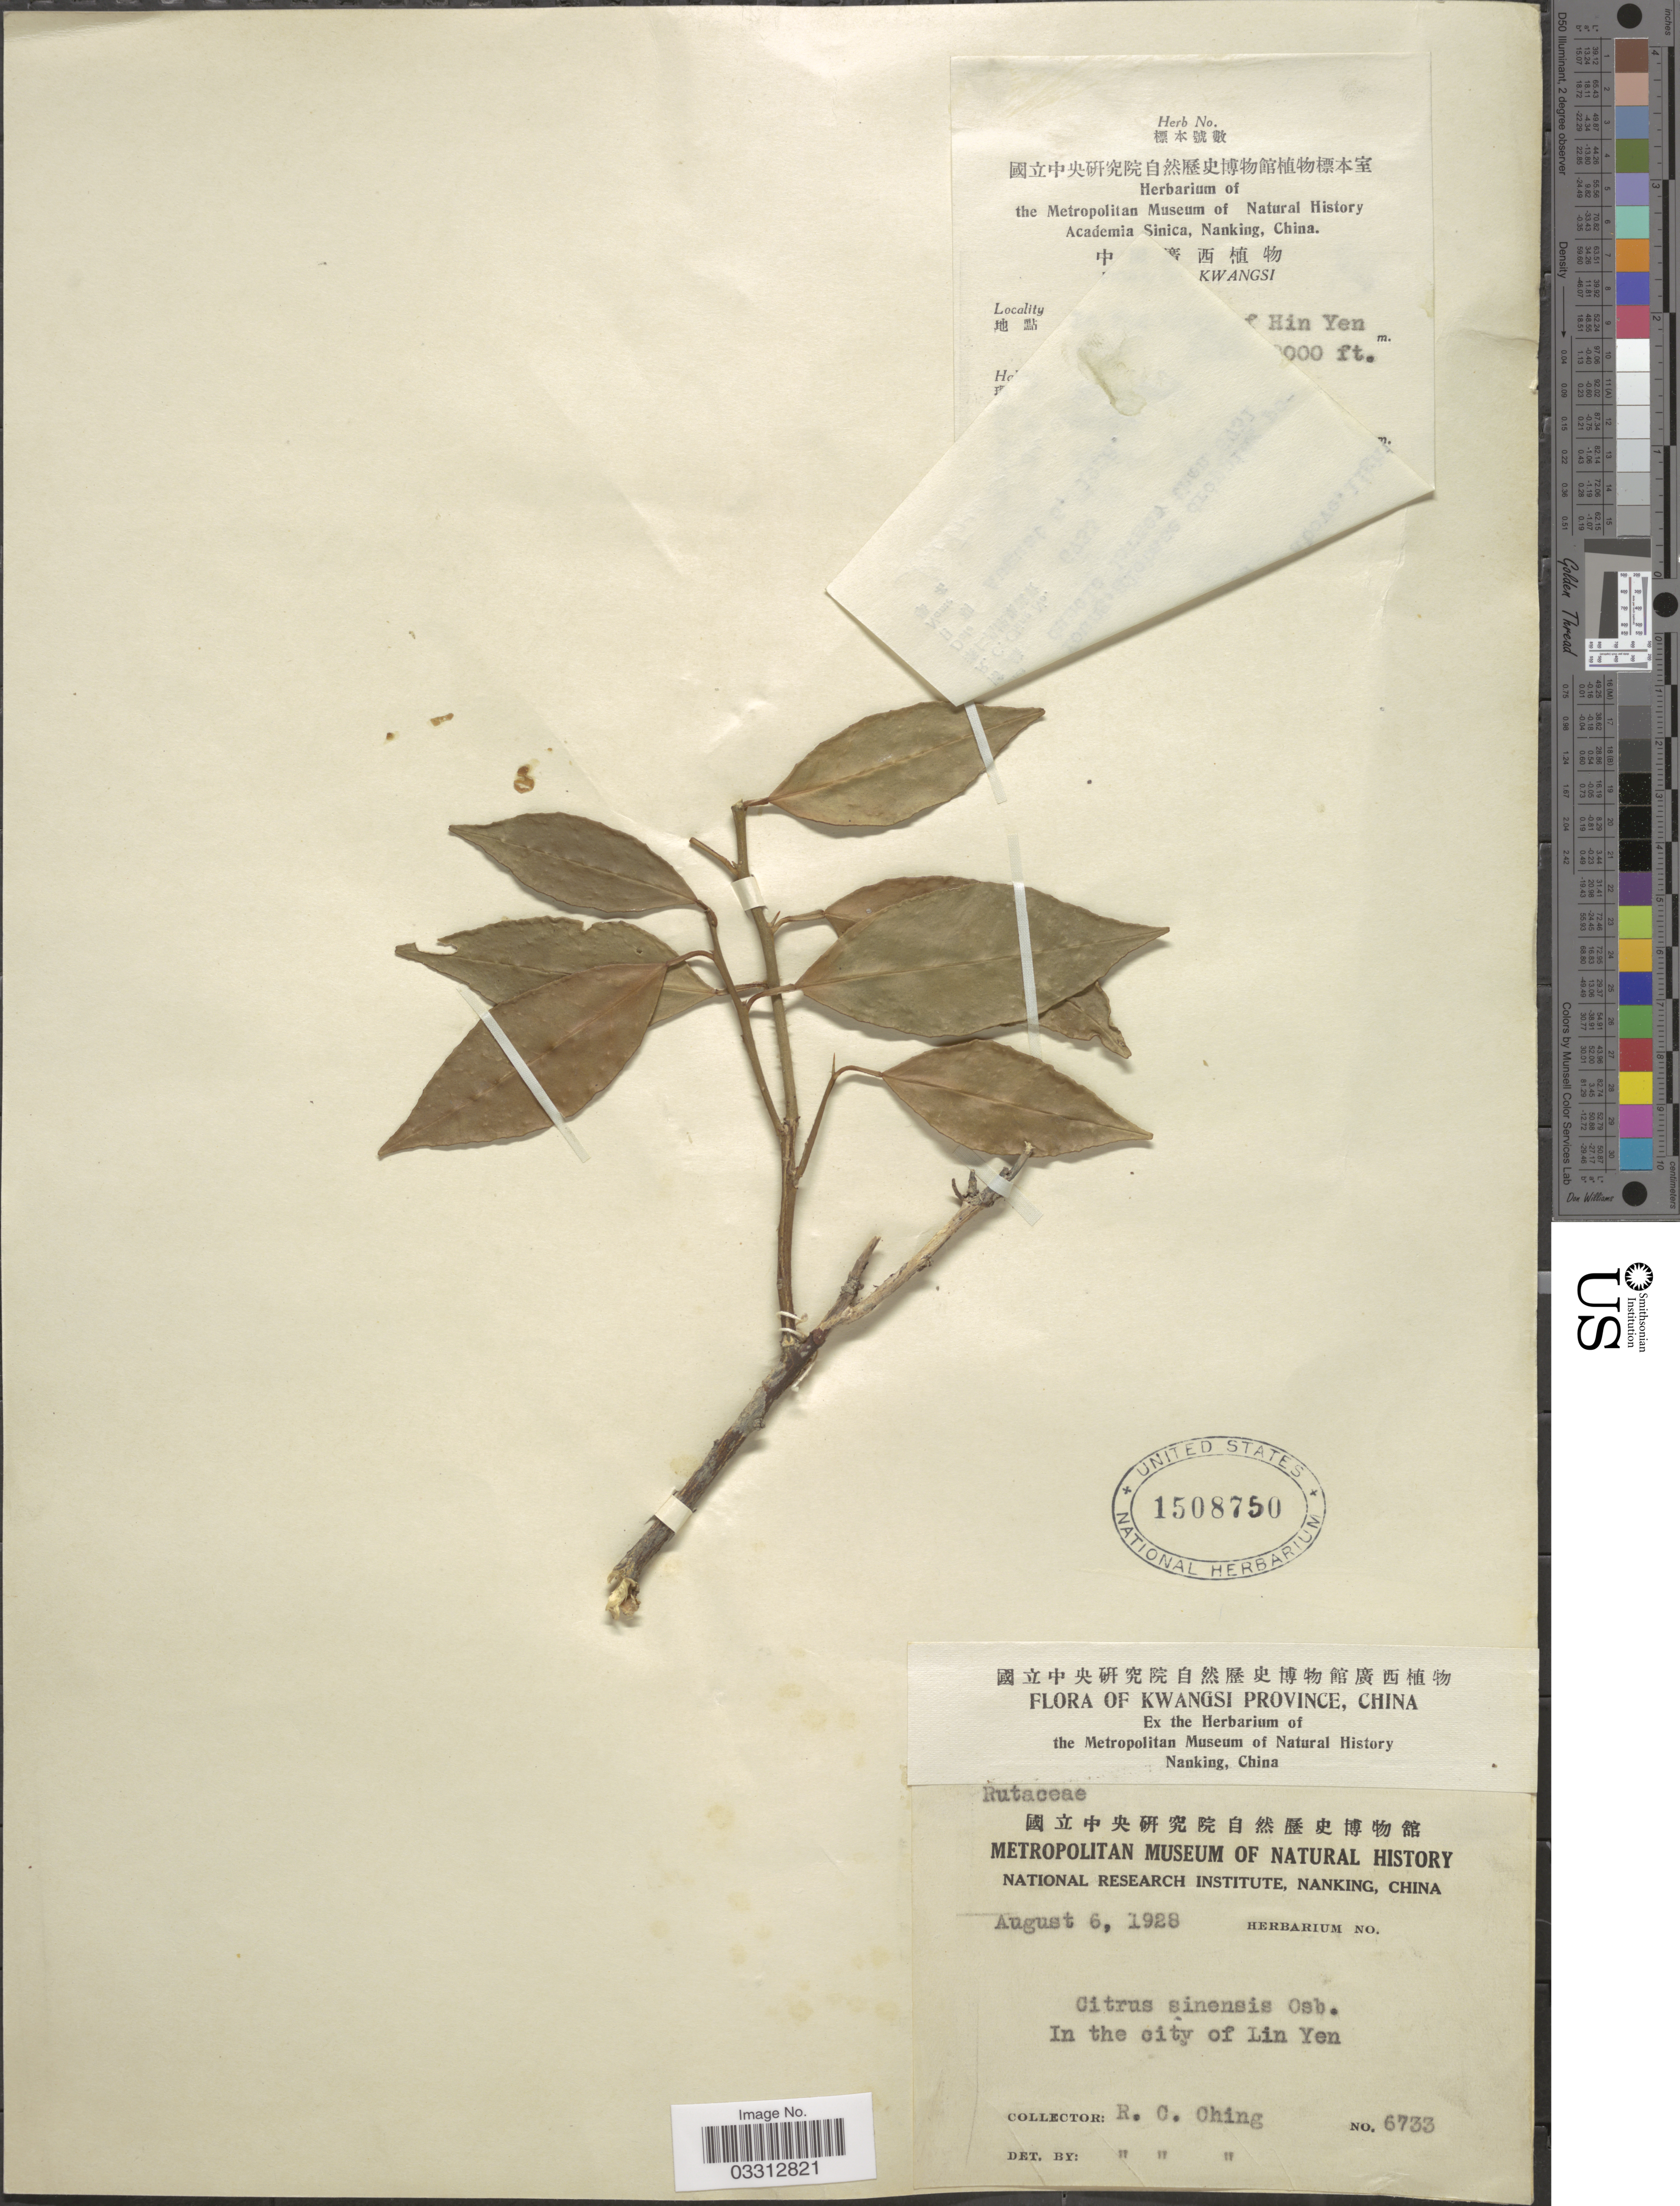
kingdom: Plantae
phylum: Tracheophyta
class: Magnoliopsida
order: Sapindales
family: Rutaceae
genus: Citrus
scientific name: Citrus x sinensis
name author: (L.) Osbeck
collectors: R. C. Ching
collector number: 6733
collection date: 1928-08-06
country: China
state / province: Guangxi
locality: Kwangsi Province, In the city of Lin Yen.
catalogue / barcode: US 1508750